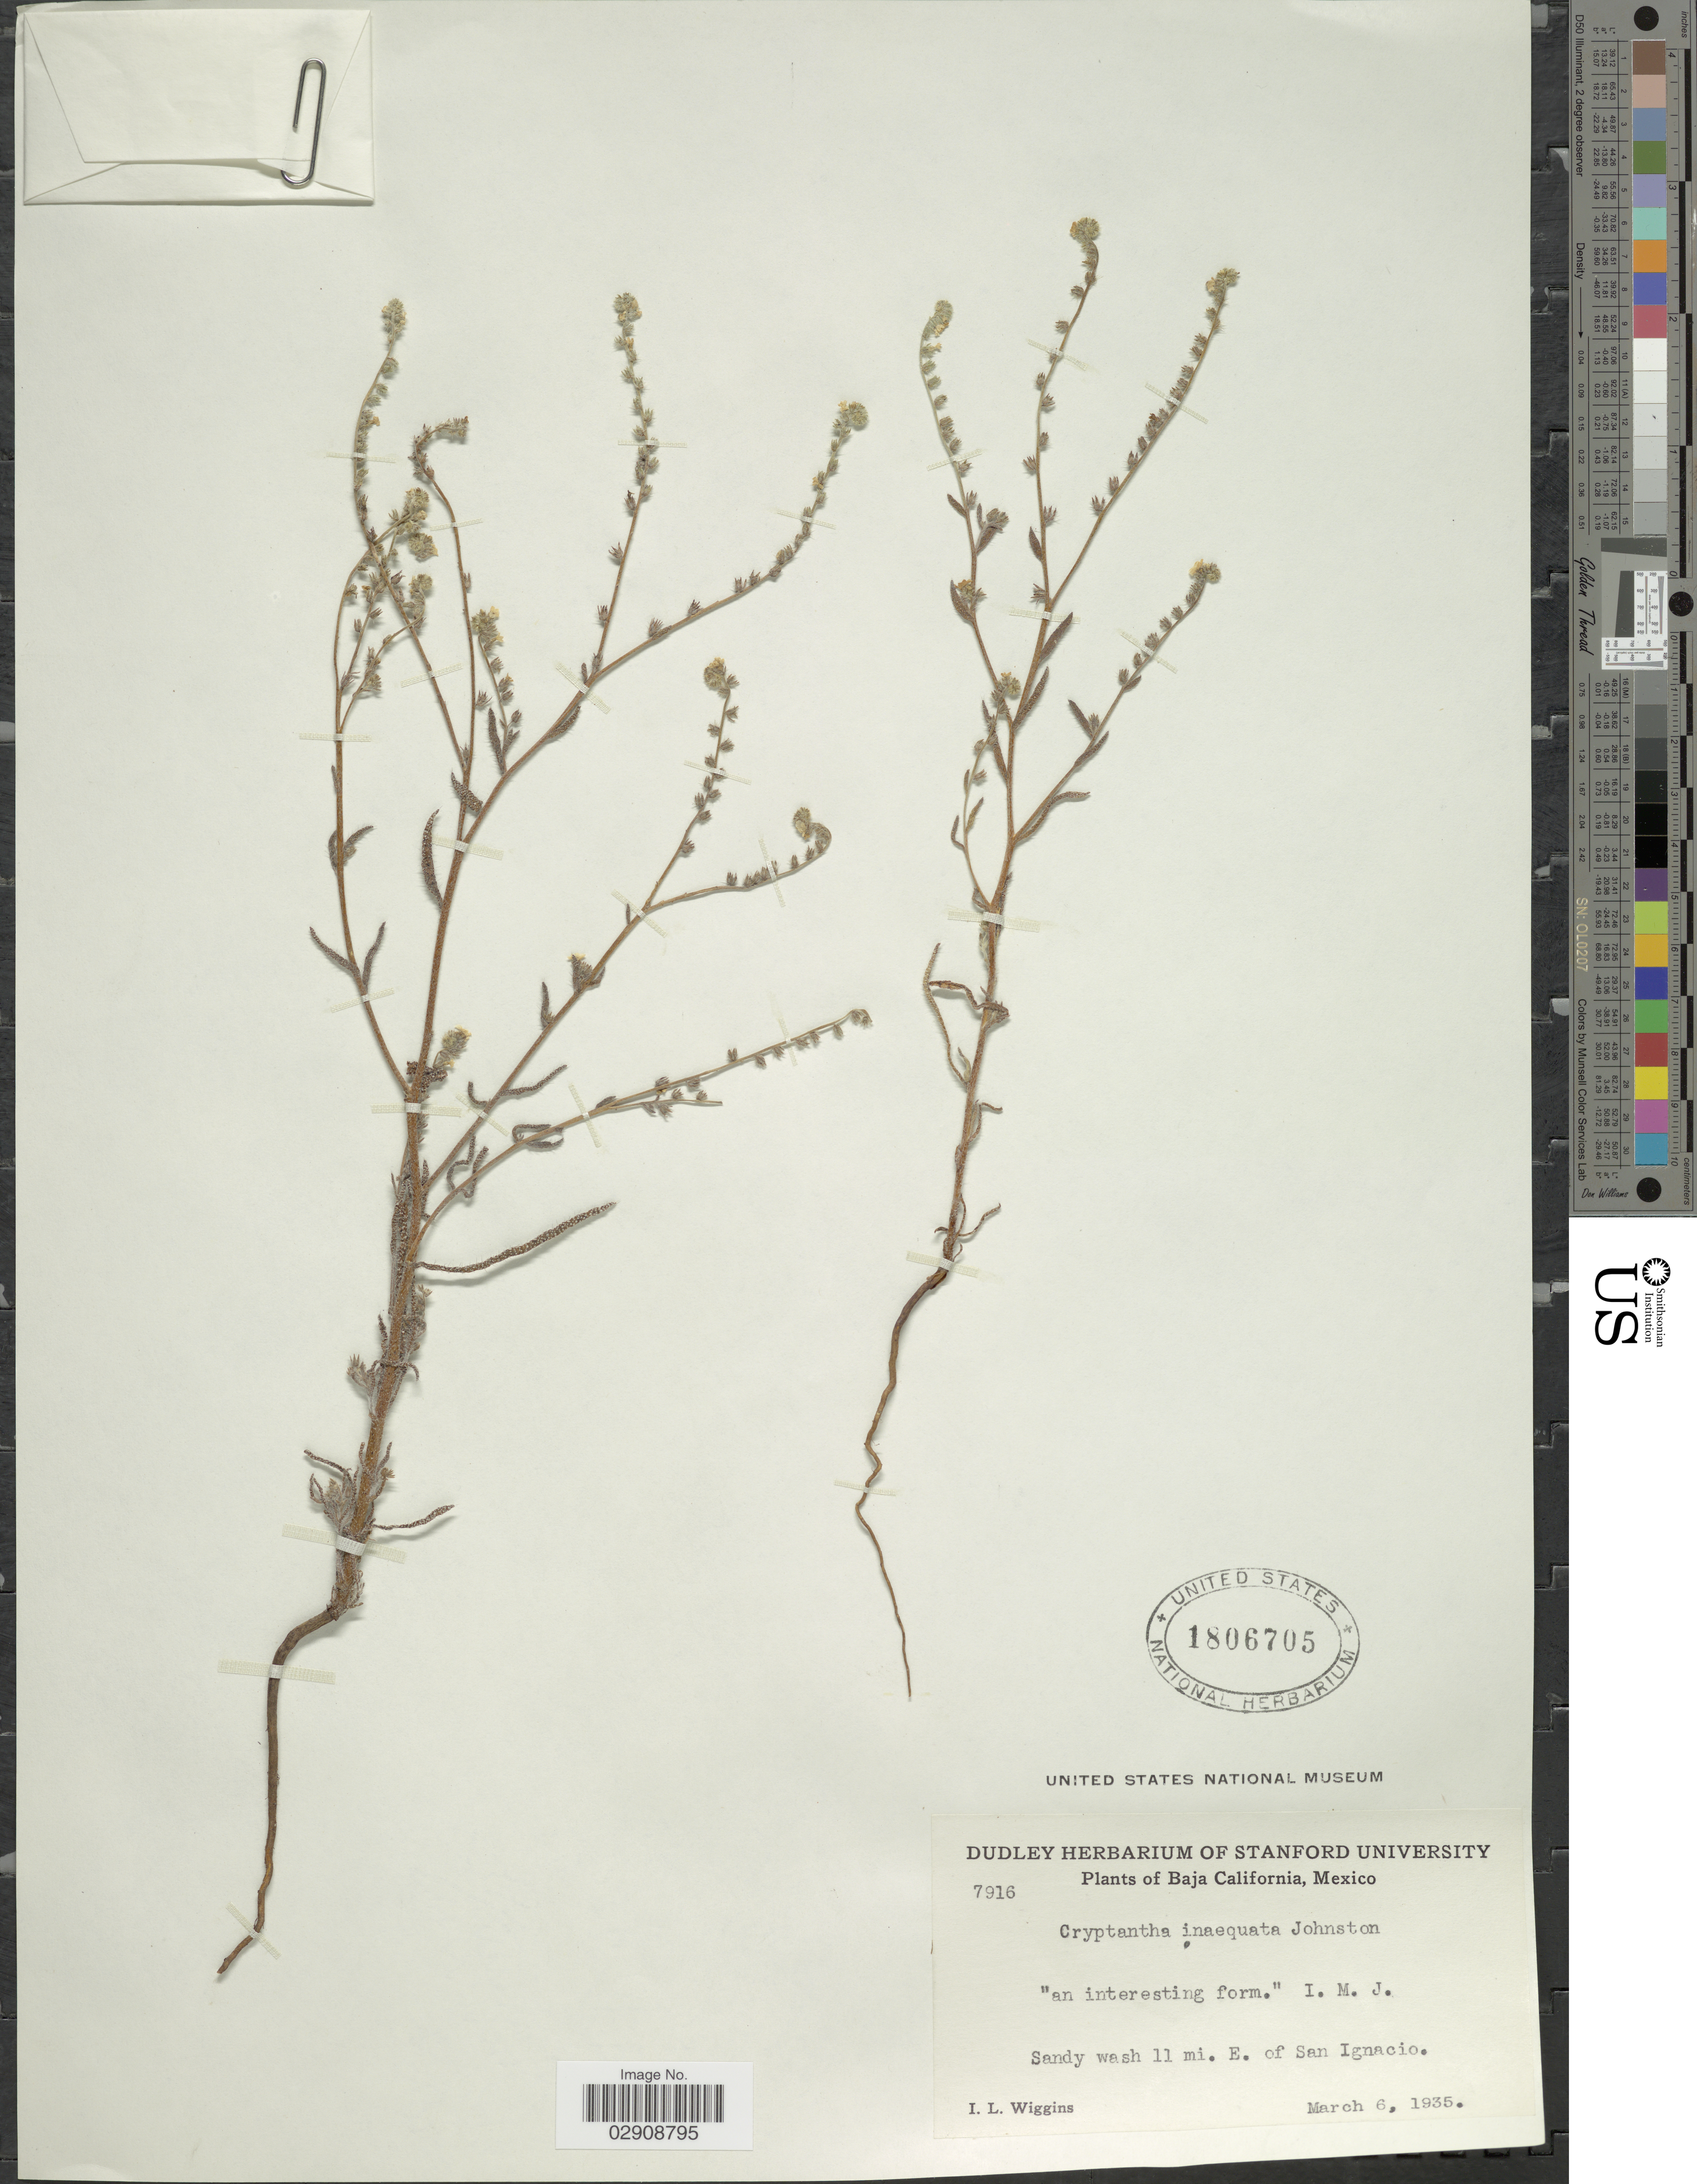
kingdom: Plantae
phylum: Tracheophyta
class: Magnoliopsida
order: Boraginales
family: Boraginaceae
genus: Cryptantha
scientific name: Cryptantha inaequata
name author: I.M. Johnst.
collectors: I. L. Wiggins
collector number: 7916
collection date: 1935-03-06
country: Mexico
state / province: Baja California Sur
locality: Sandy wash 11 mi. E. of San Ignacio.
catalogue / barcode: US 1806705